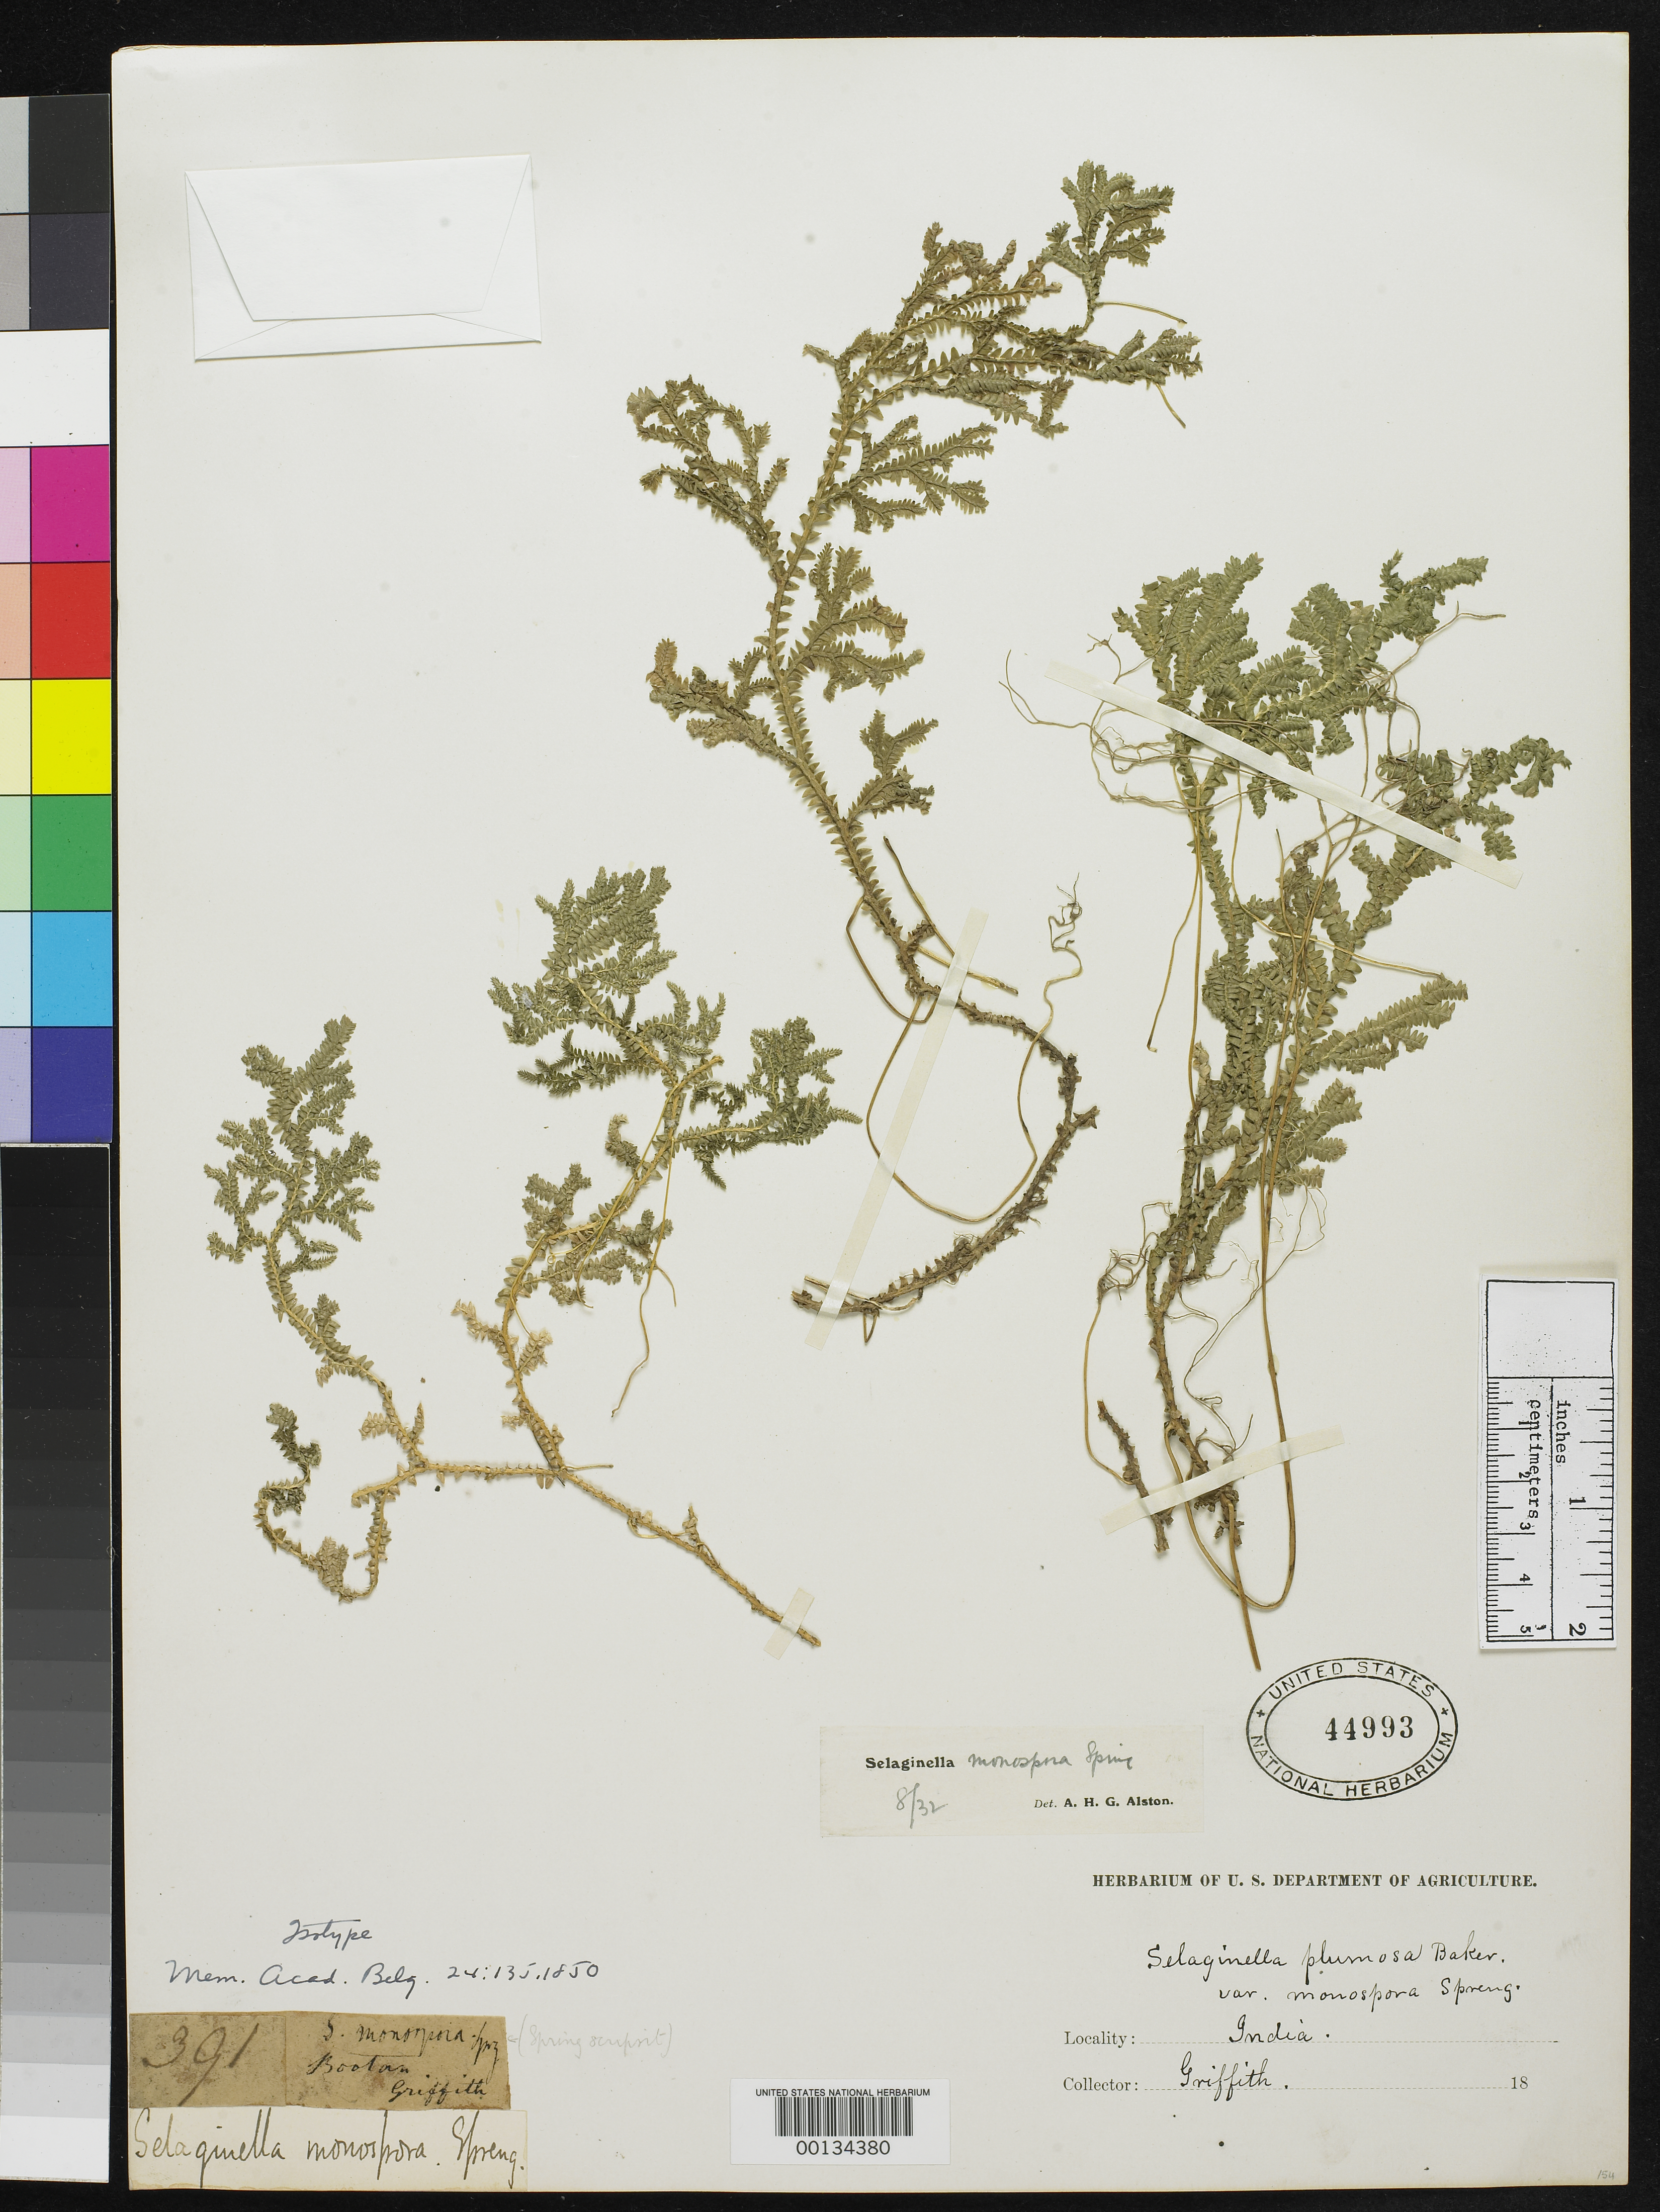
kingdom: Plantae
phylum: Tracheophyta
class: Lycopodiopsida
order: Selaginellales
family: Selaginellaceae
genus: Selaginella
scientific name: Selaginella monospora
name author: Spring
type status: Type Collection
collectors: W. Griffith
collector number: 391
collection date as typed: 18--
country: India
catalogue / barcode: US 44993